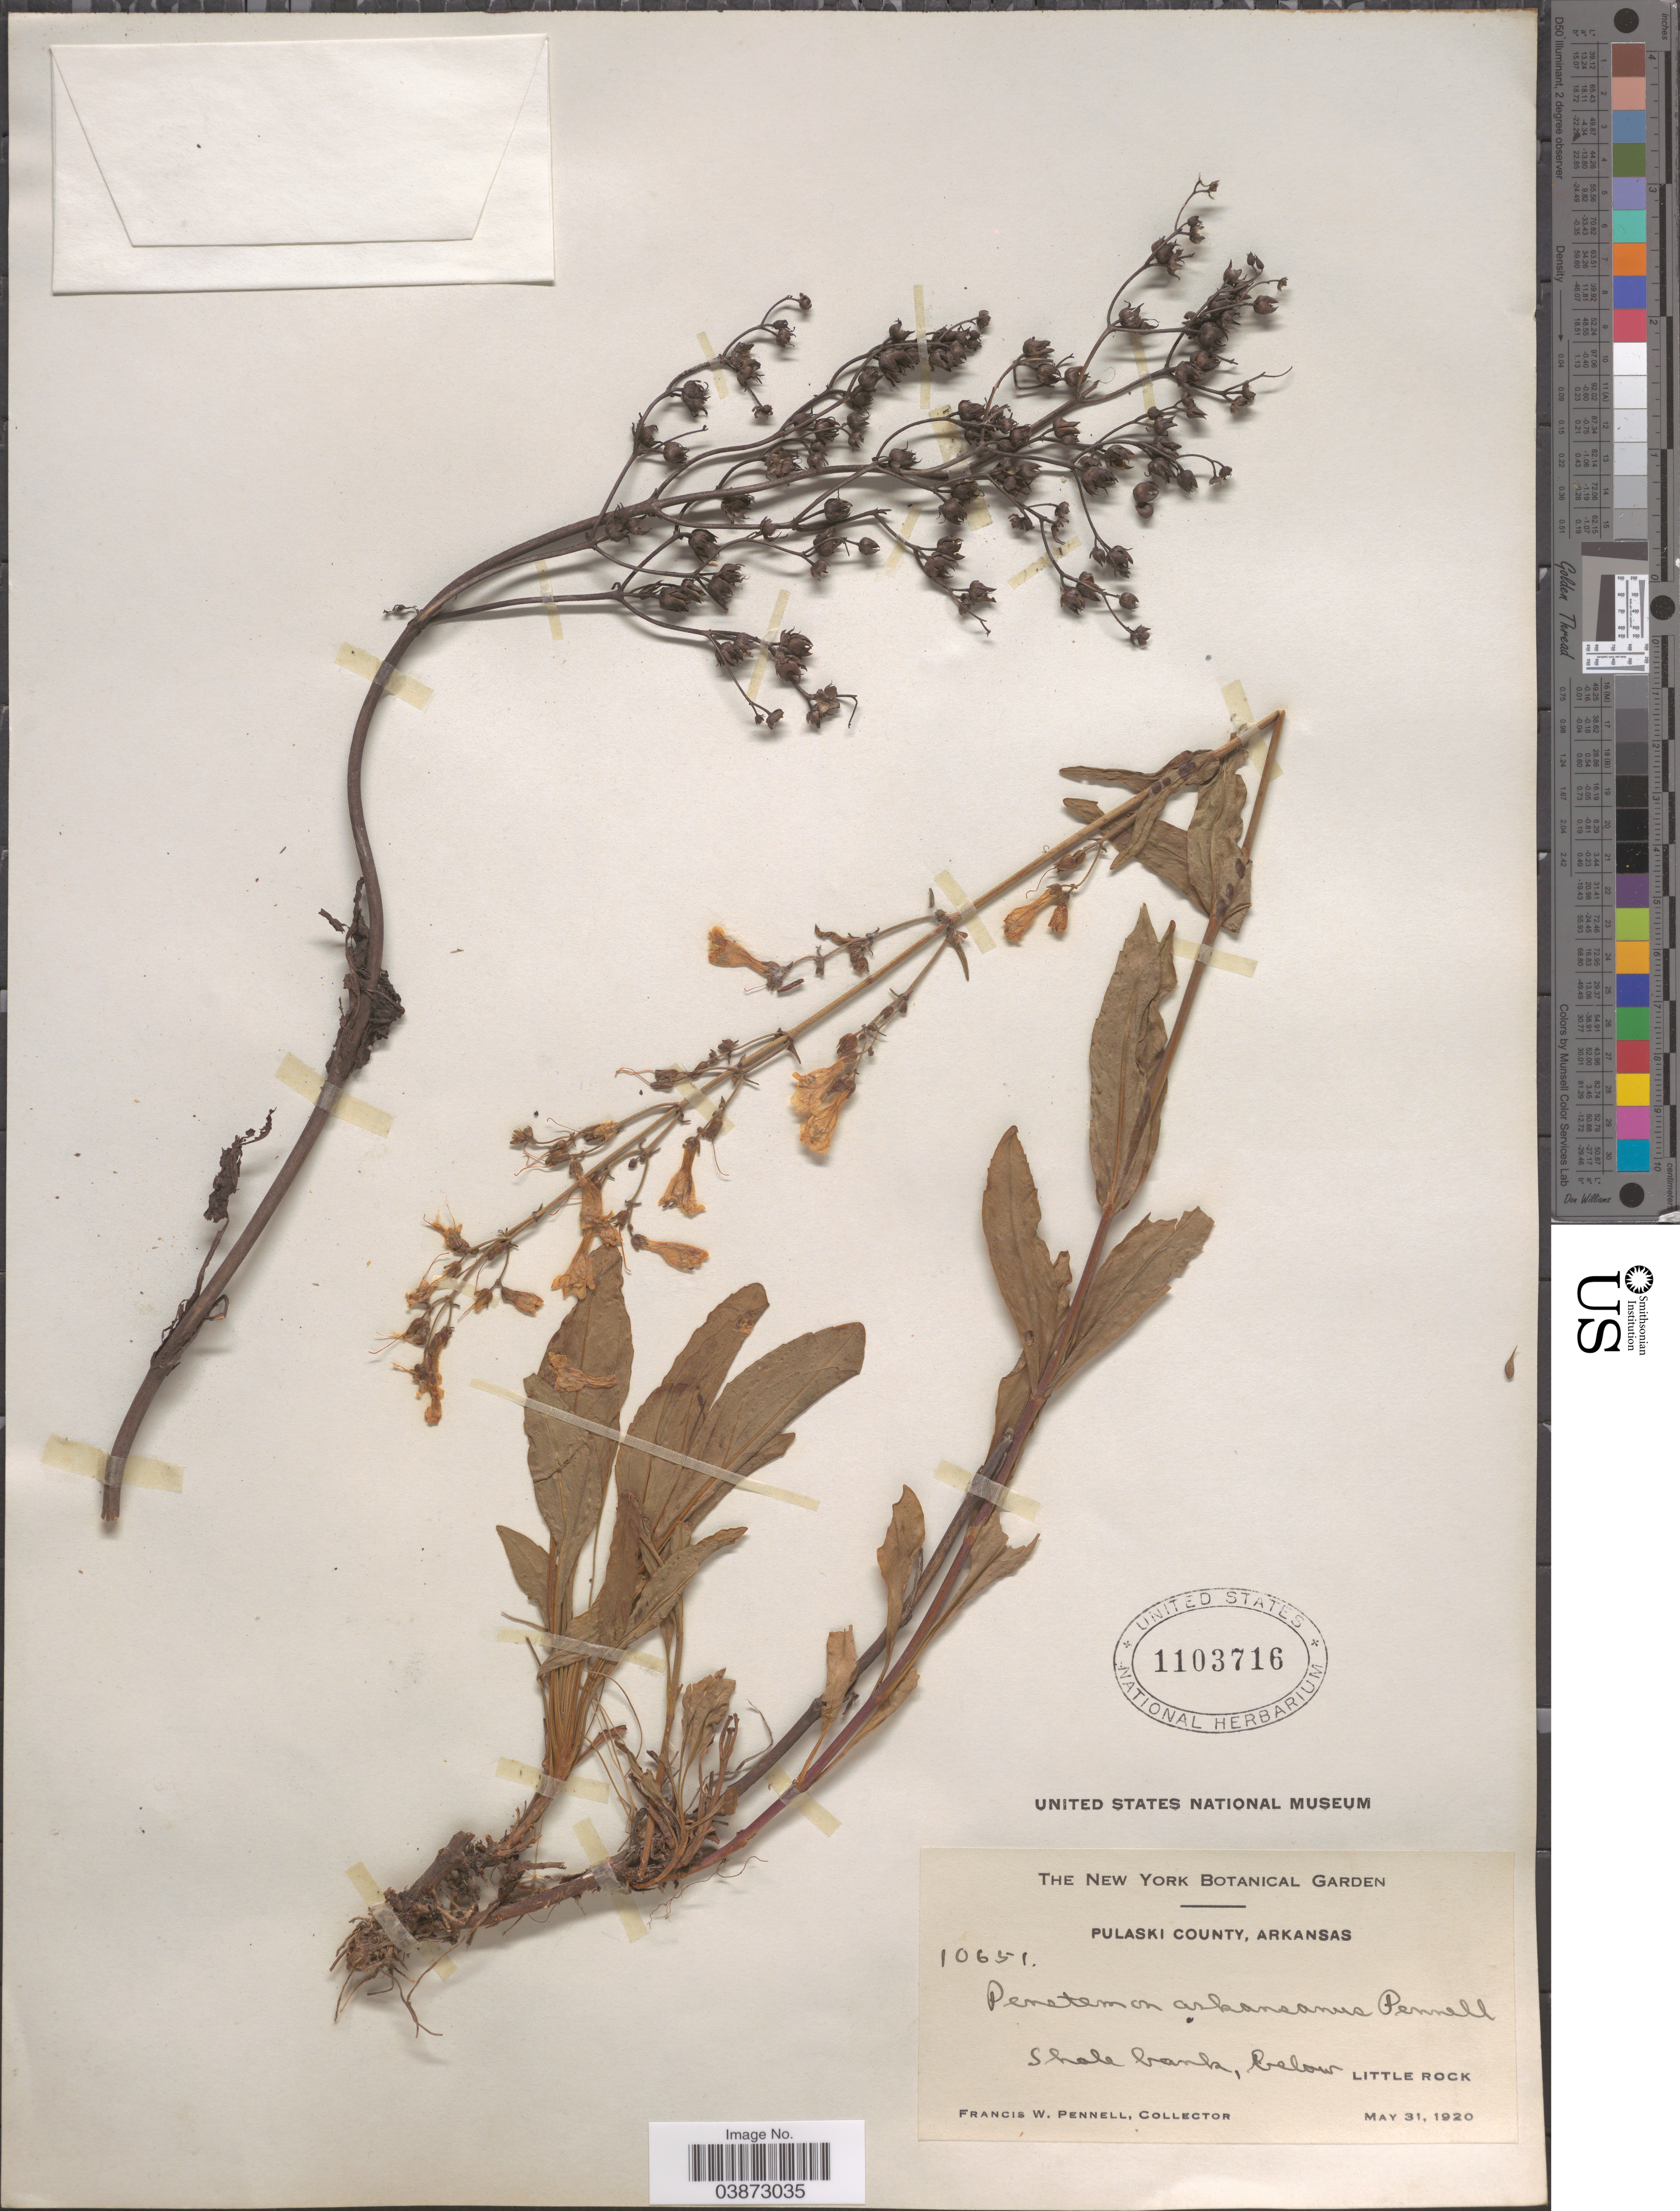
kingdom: Plantae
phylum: Tracheophyta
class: Magnoliopsida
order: Lamiales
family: Plantaginaceae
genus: Penstemon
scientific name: Penstemon arkansanus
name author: Pennell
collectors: F. W. Pennell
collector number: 10651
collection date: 1920-05-31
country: United States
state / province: Arkansas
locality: Pulaski County. Shale bank, below Little Rock.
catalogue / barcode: US 1103716